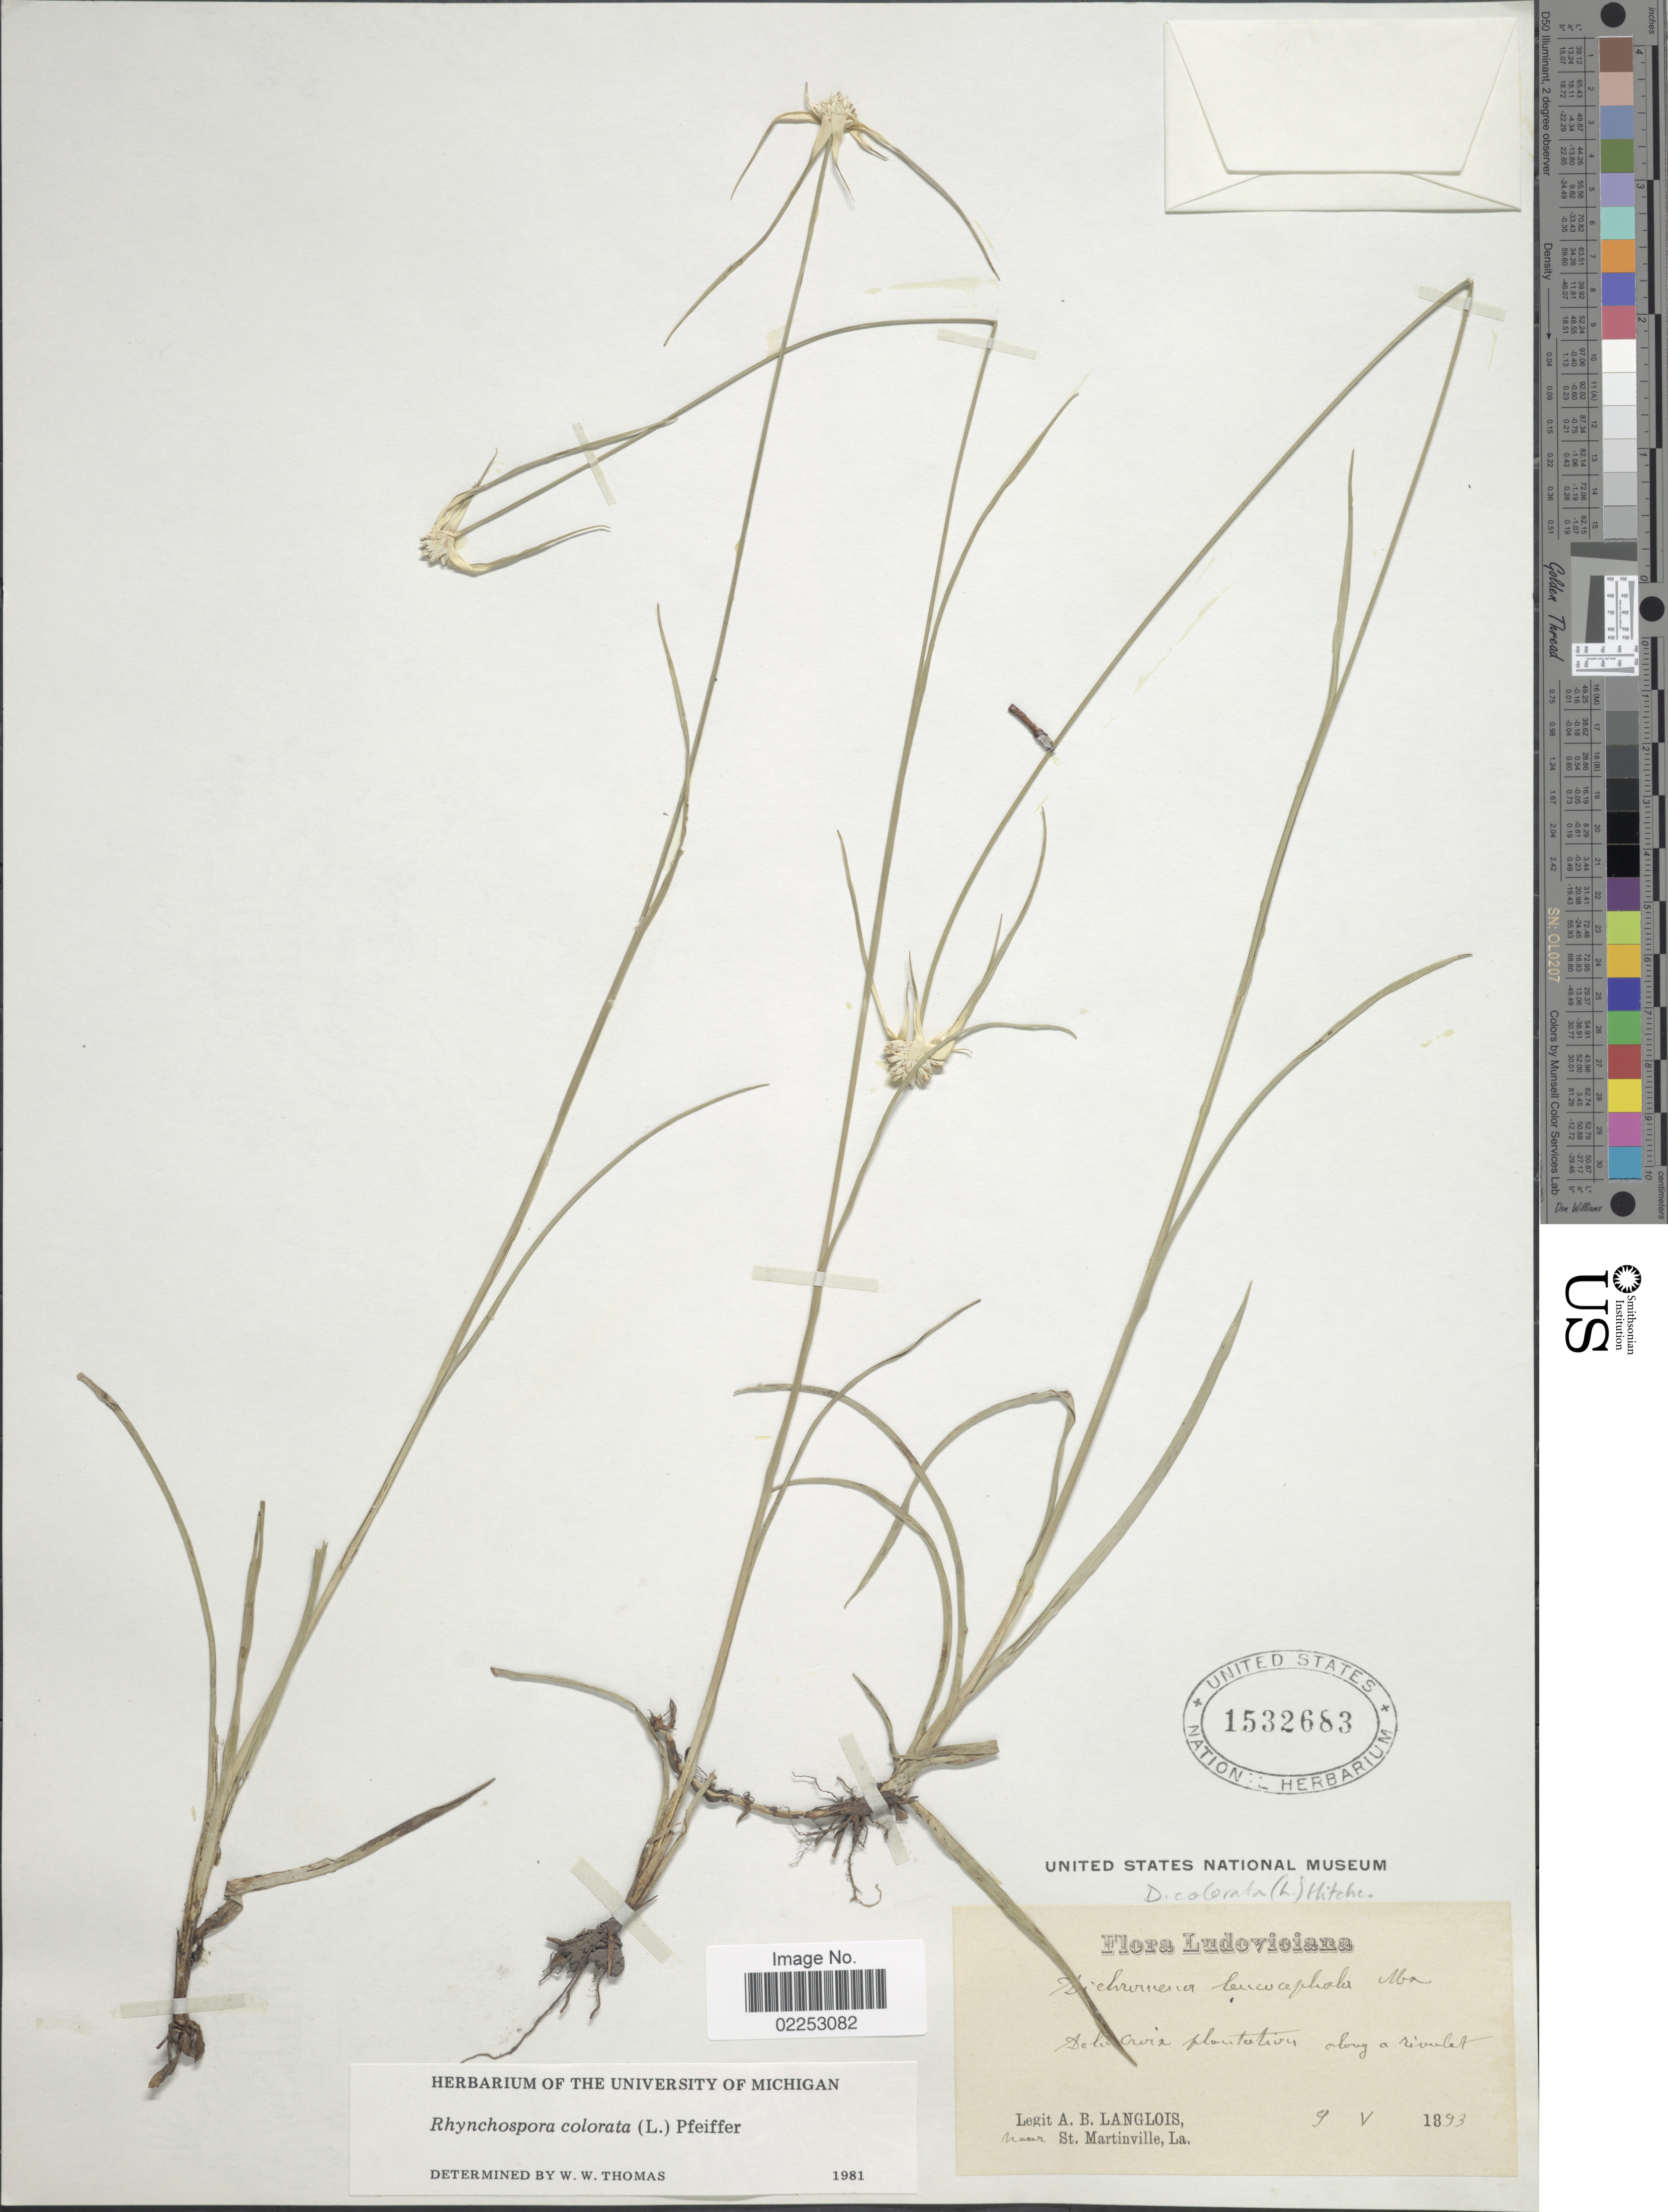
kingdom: Plantae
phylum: Tracheophyta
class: Liliopsida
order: Poales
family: Cyperaceae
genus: Rhynchospora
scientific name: Rhynchospora colorata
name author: (L.) H. Pfeiff.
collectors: A. Langlois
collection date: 1893-05-09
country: United States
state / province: Louisiana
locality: Ludoviciana. near St. Martinsville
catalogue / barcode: US 1532683